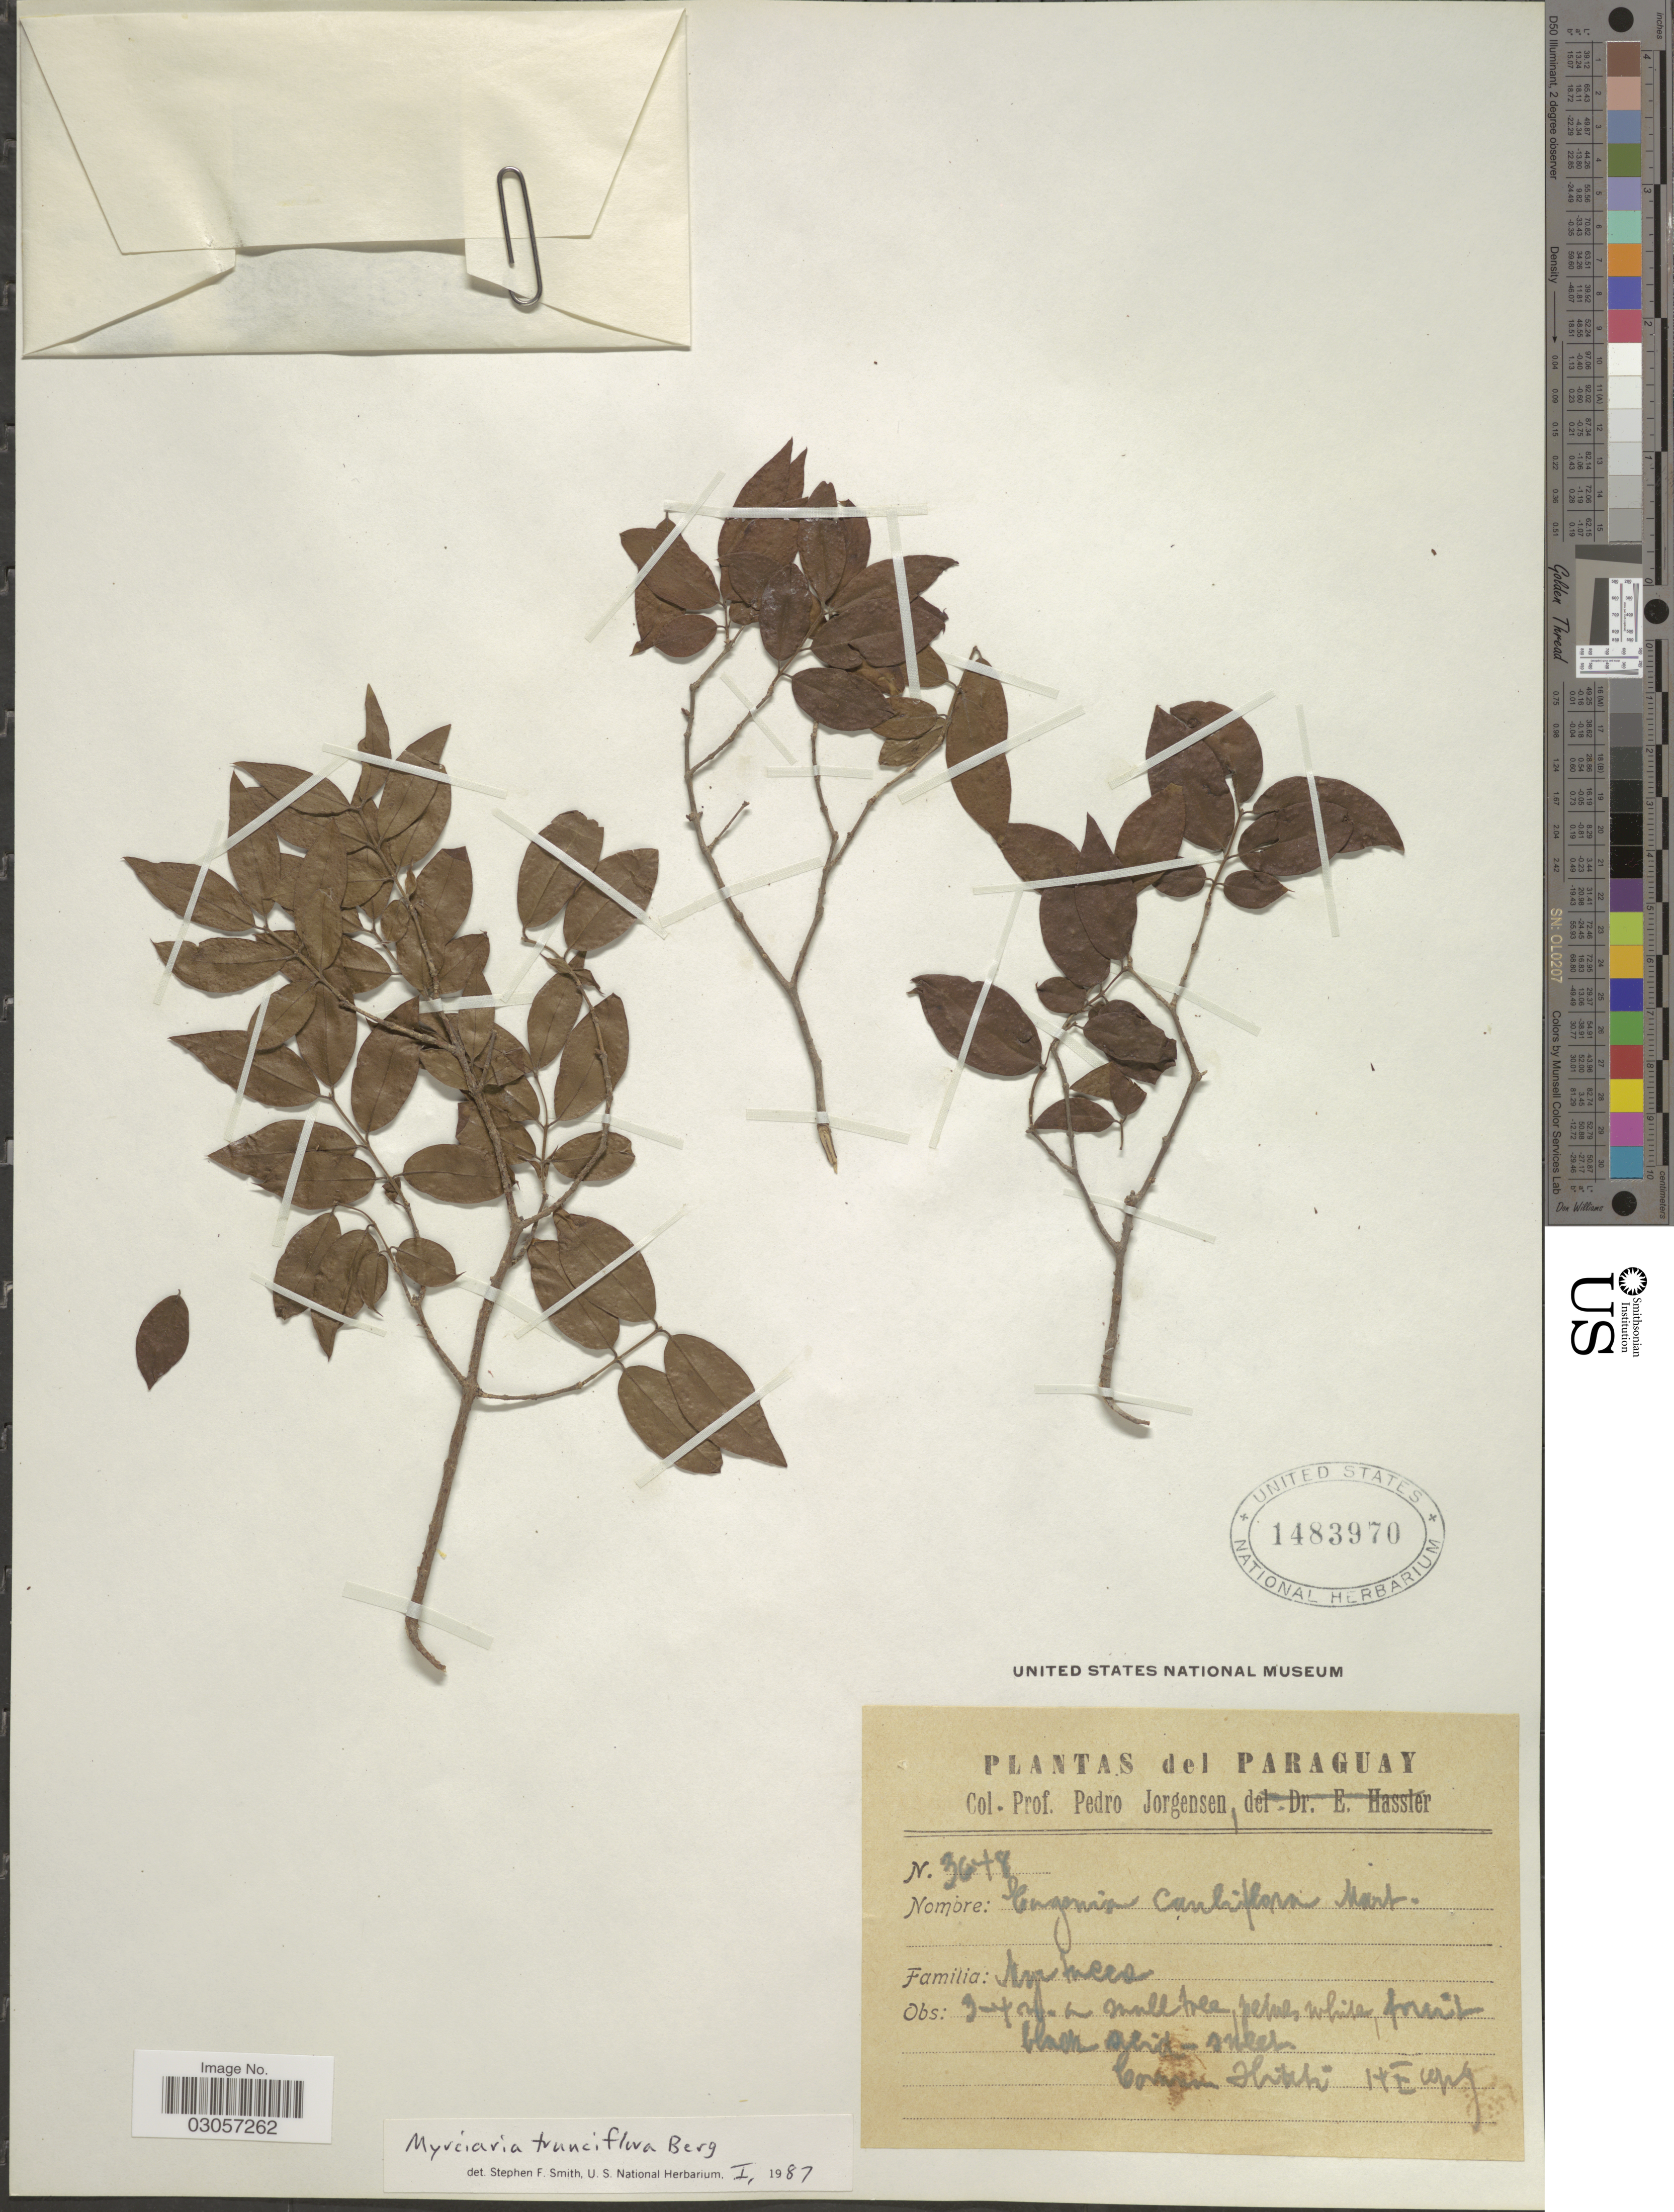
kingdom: Plantae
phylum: Tracheophyta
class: Magnoliopsida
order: Myrtales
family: Myrtaceae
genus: Myrciaria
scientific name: Myrciaria trunciflora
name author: O. Berg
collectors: P. Jörgensen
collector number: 3648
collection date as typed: Transcribed d/m/y: /9/14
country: Paraguay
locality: Común Hiati.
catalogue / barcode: US 1483970